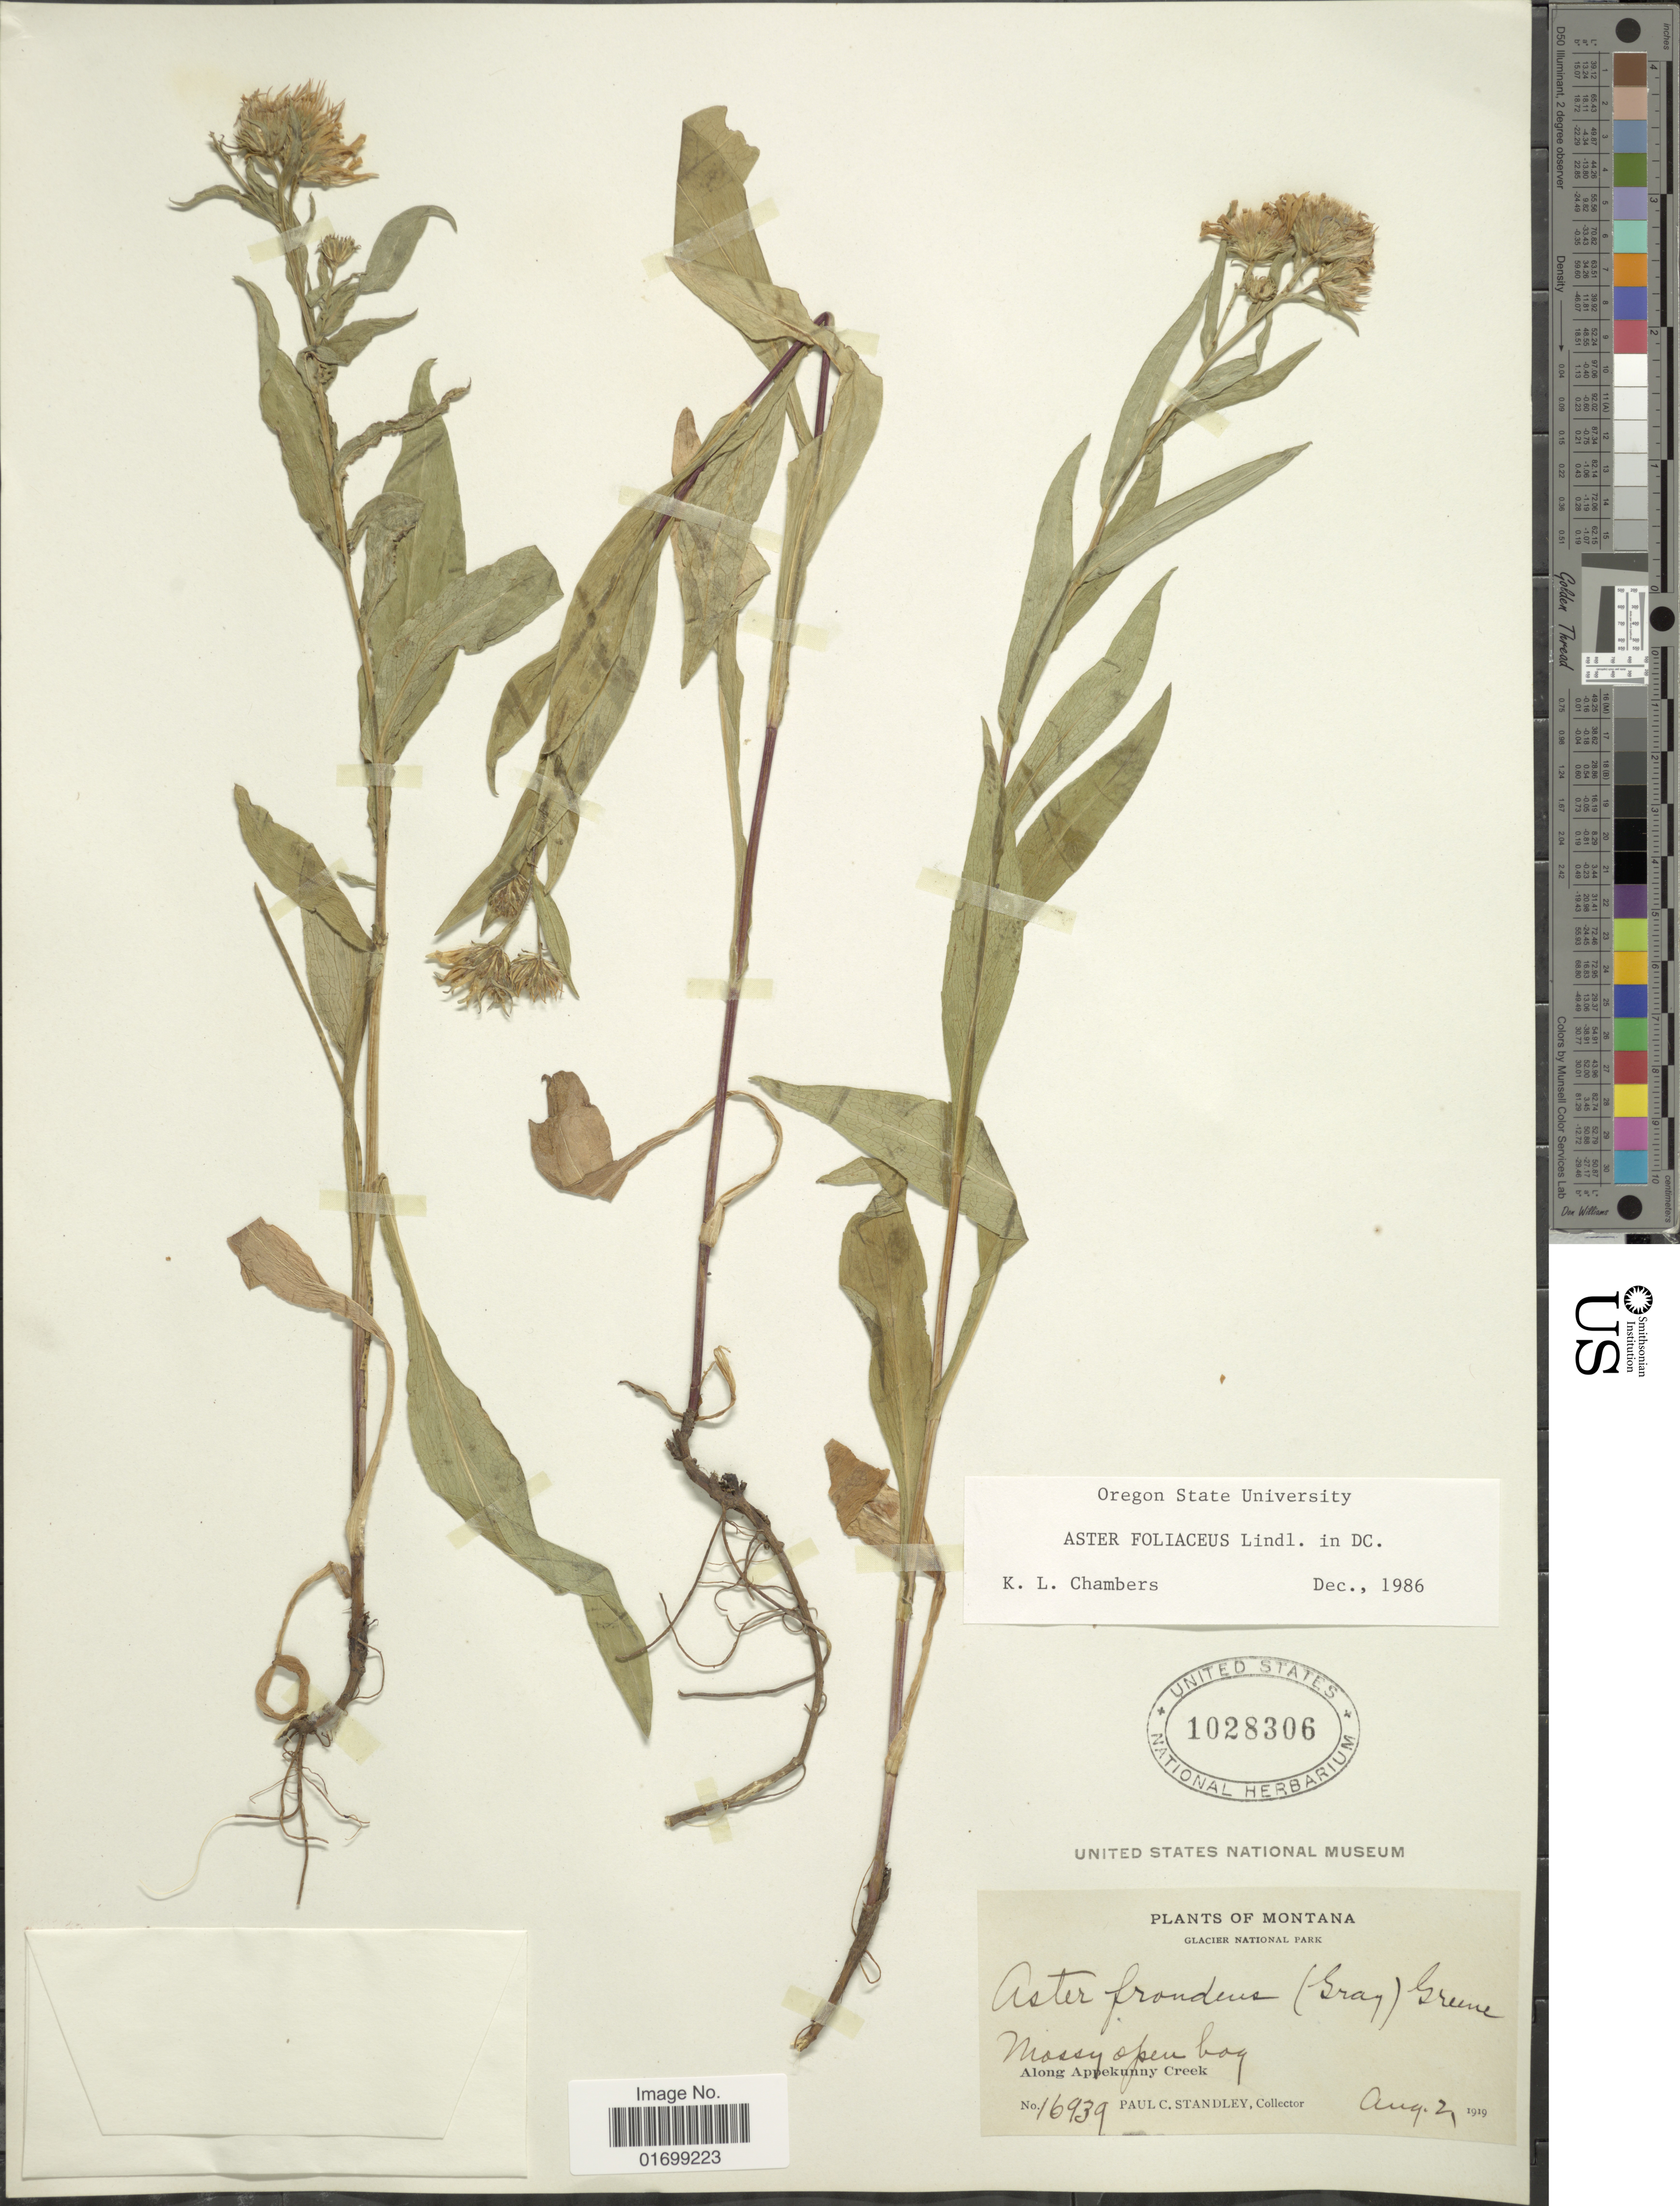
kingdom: Plantae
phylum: Tracheophyta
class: Magnoliopsida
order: Asterales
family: Asteraceae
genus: Symphyotrichum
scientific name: Symphyotrichum foliaceum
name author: (Lindl. ex DC.) G.L. Nesom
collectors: P. C. Standley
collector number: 16939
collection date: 1919-08-02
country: United States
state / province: Montana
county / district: Glacier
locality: Glacier National Park, mossy open bog, along Appekunny Creek.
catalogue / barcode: US 1028306